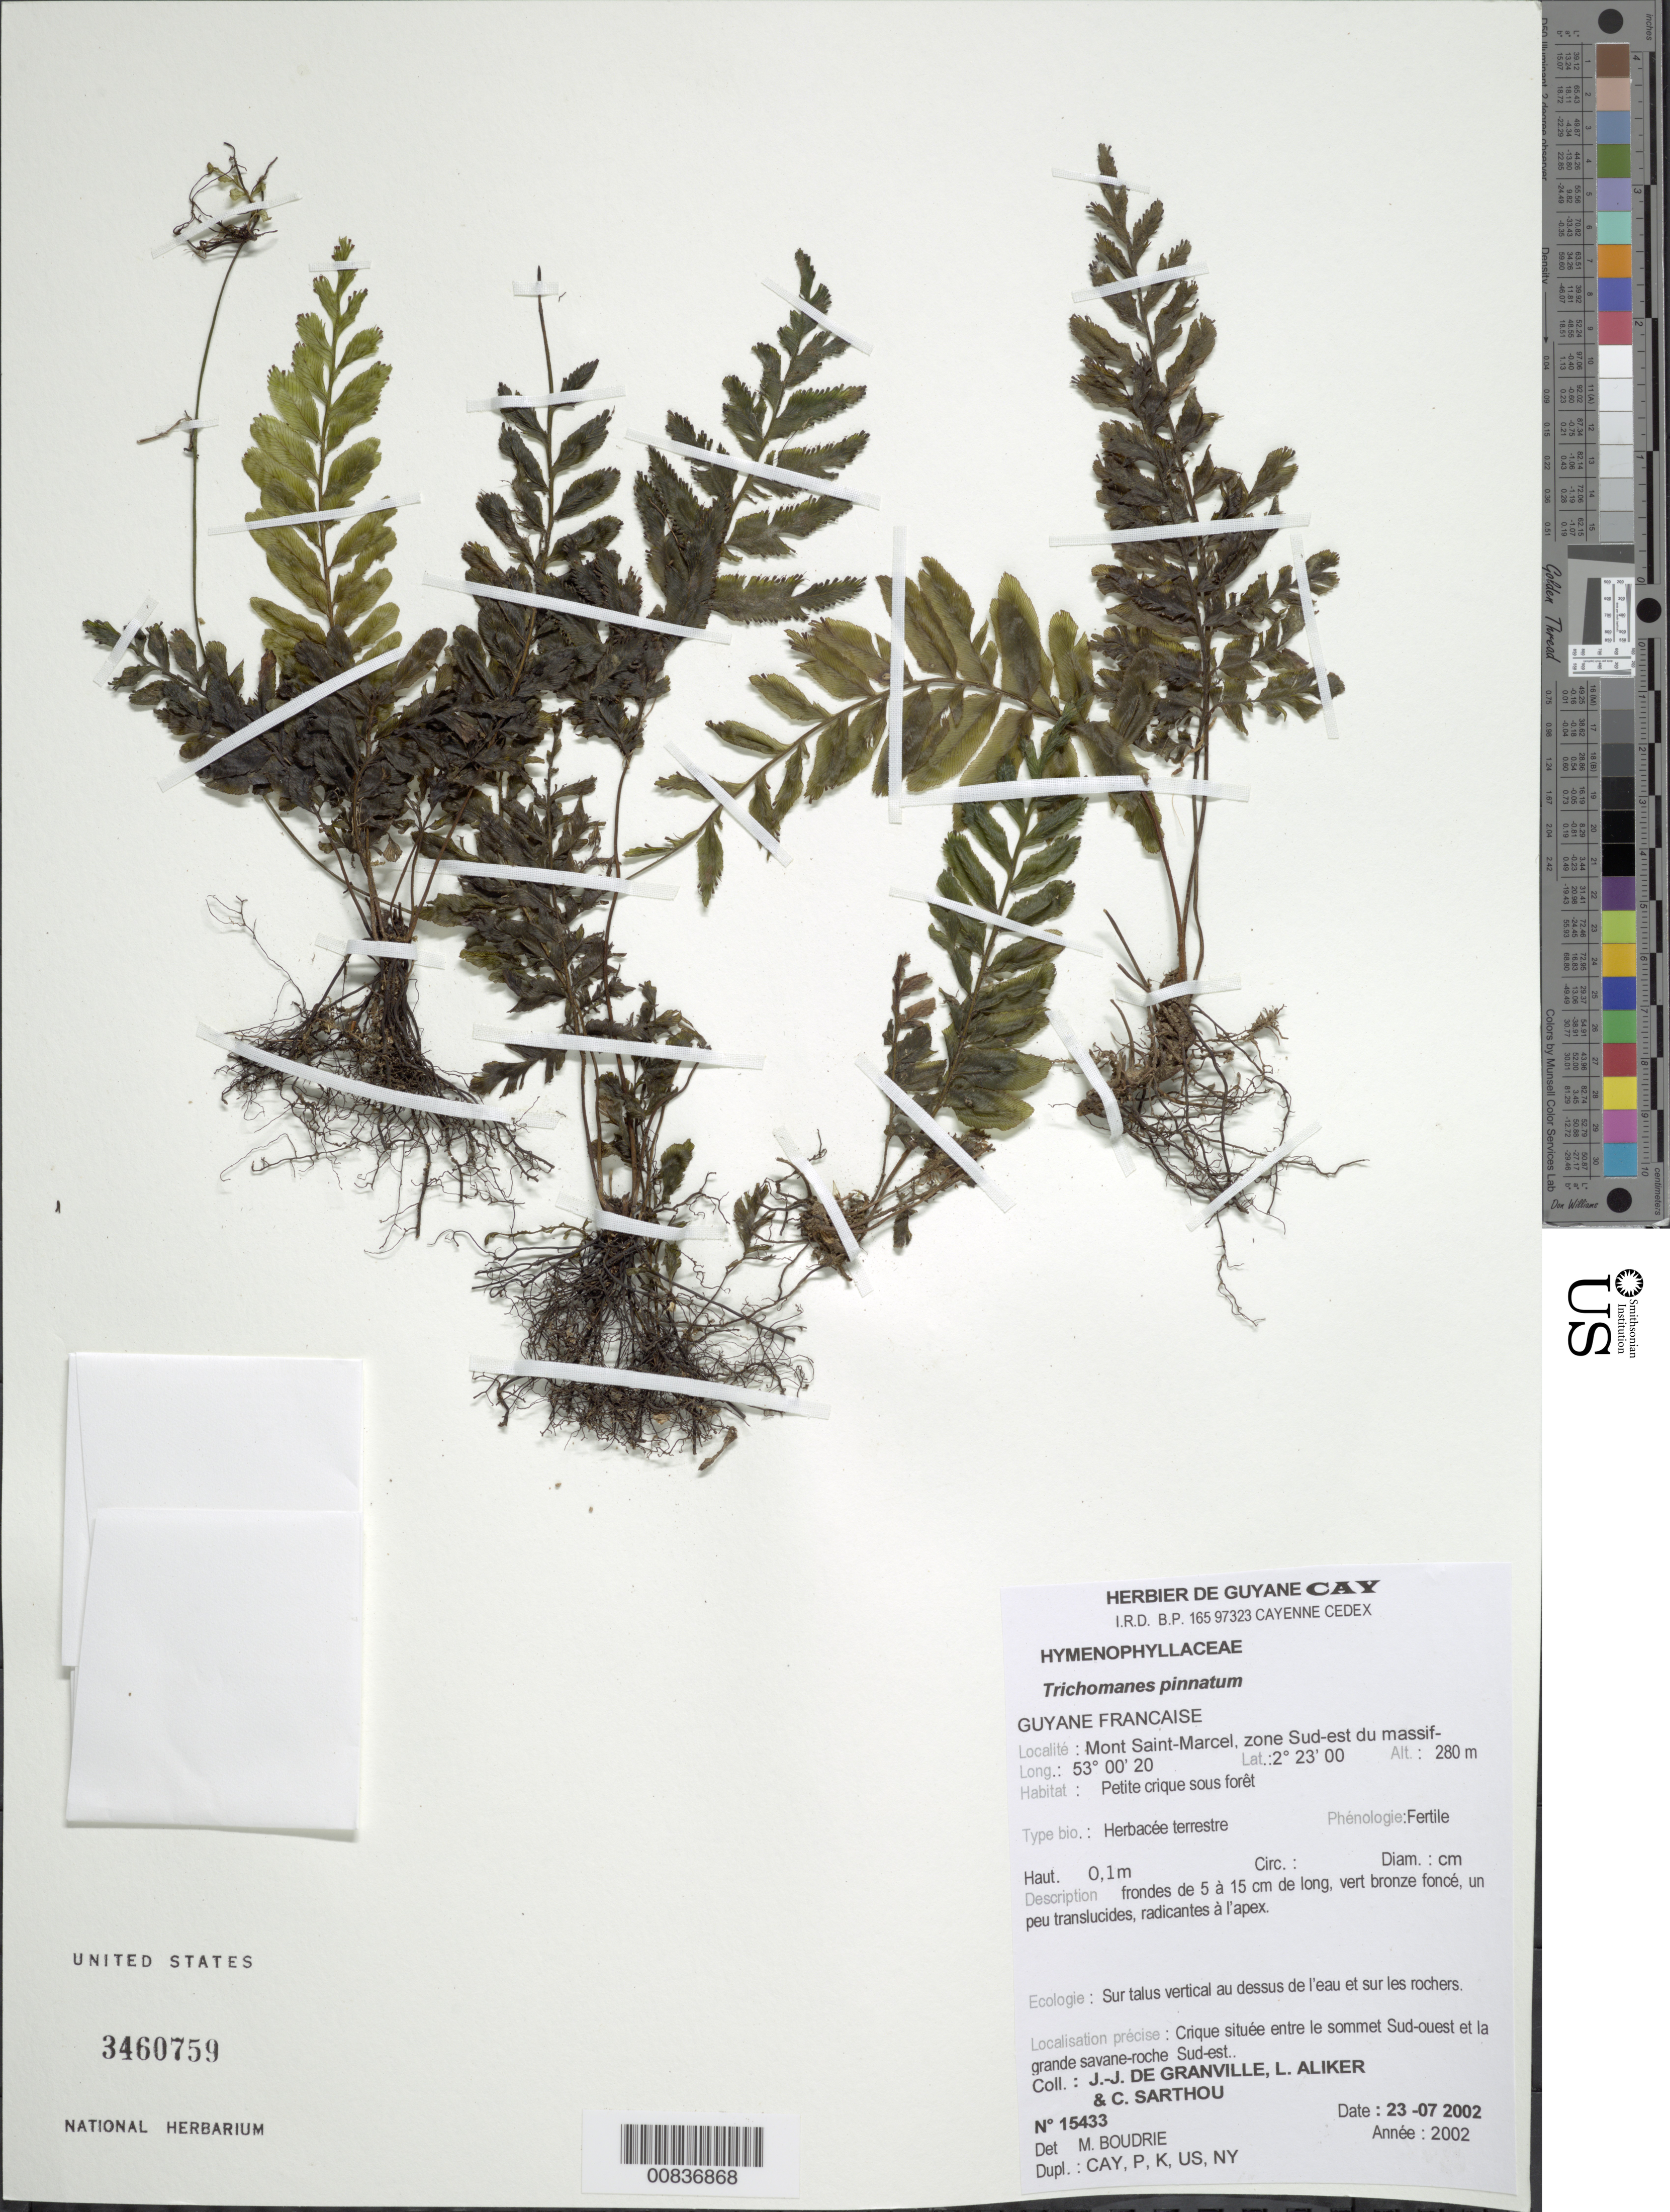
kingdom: Plantae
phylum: Tracheophyta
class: Polypodiopsida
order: Hymenophyllales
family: Hymenophyllaceae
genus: Trichomanes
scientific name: Trichomanes pinnatum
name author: Hedw.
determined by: Boudrie, M.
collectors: J.-J. de Granville, L. Aliker & C. Sarthou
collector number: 15433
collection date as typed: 23-Jul-02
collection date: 2002-07-23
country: French Guiana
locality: Mont Saint-Marcel, zone Sud-Est du massif, Bassin de l'Yaloupi. Crique située entre le sommet Sud-ouest et la grande savane-roche Sud-est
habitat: Petite crique dans la forêt de moyenne altitude. Sur talus vertical au dessus de l'eau et sur les rochers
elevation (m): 280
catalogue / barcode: US 3460759